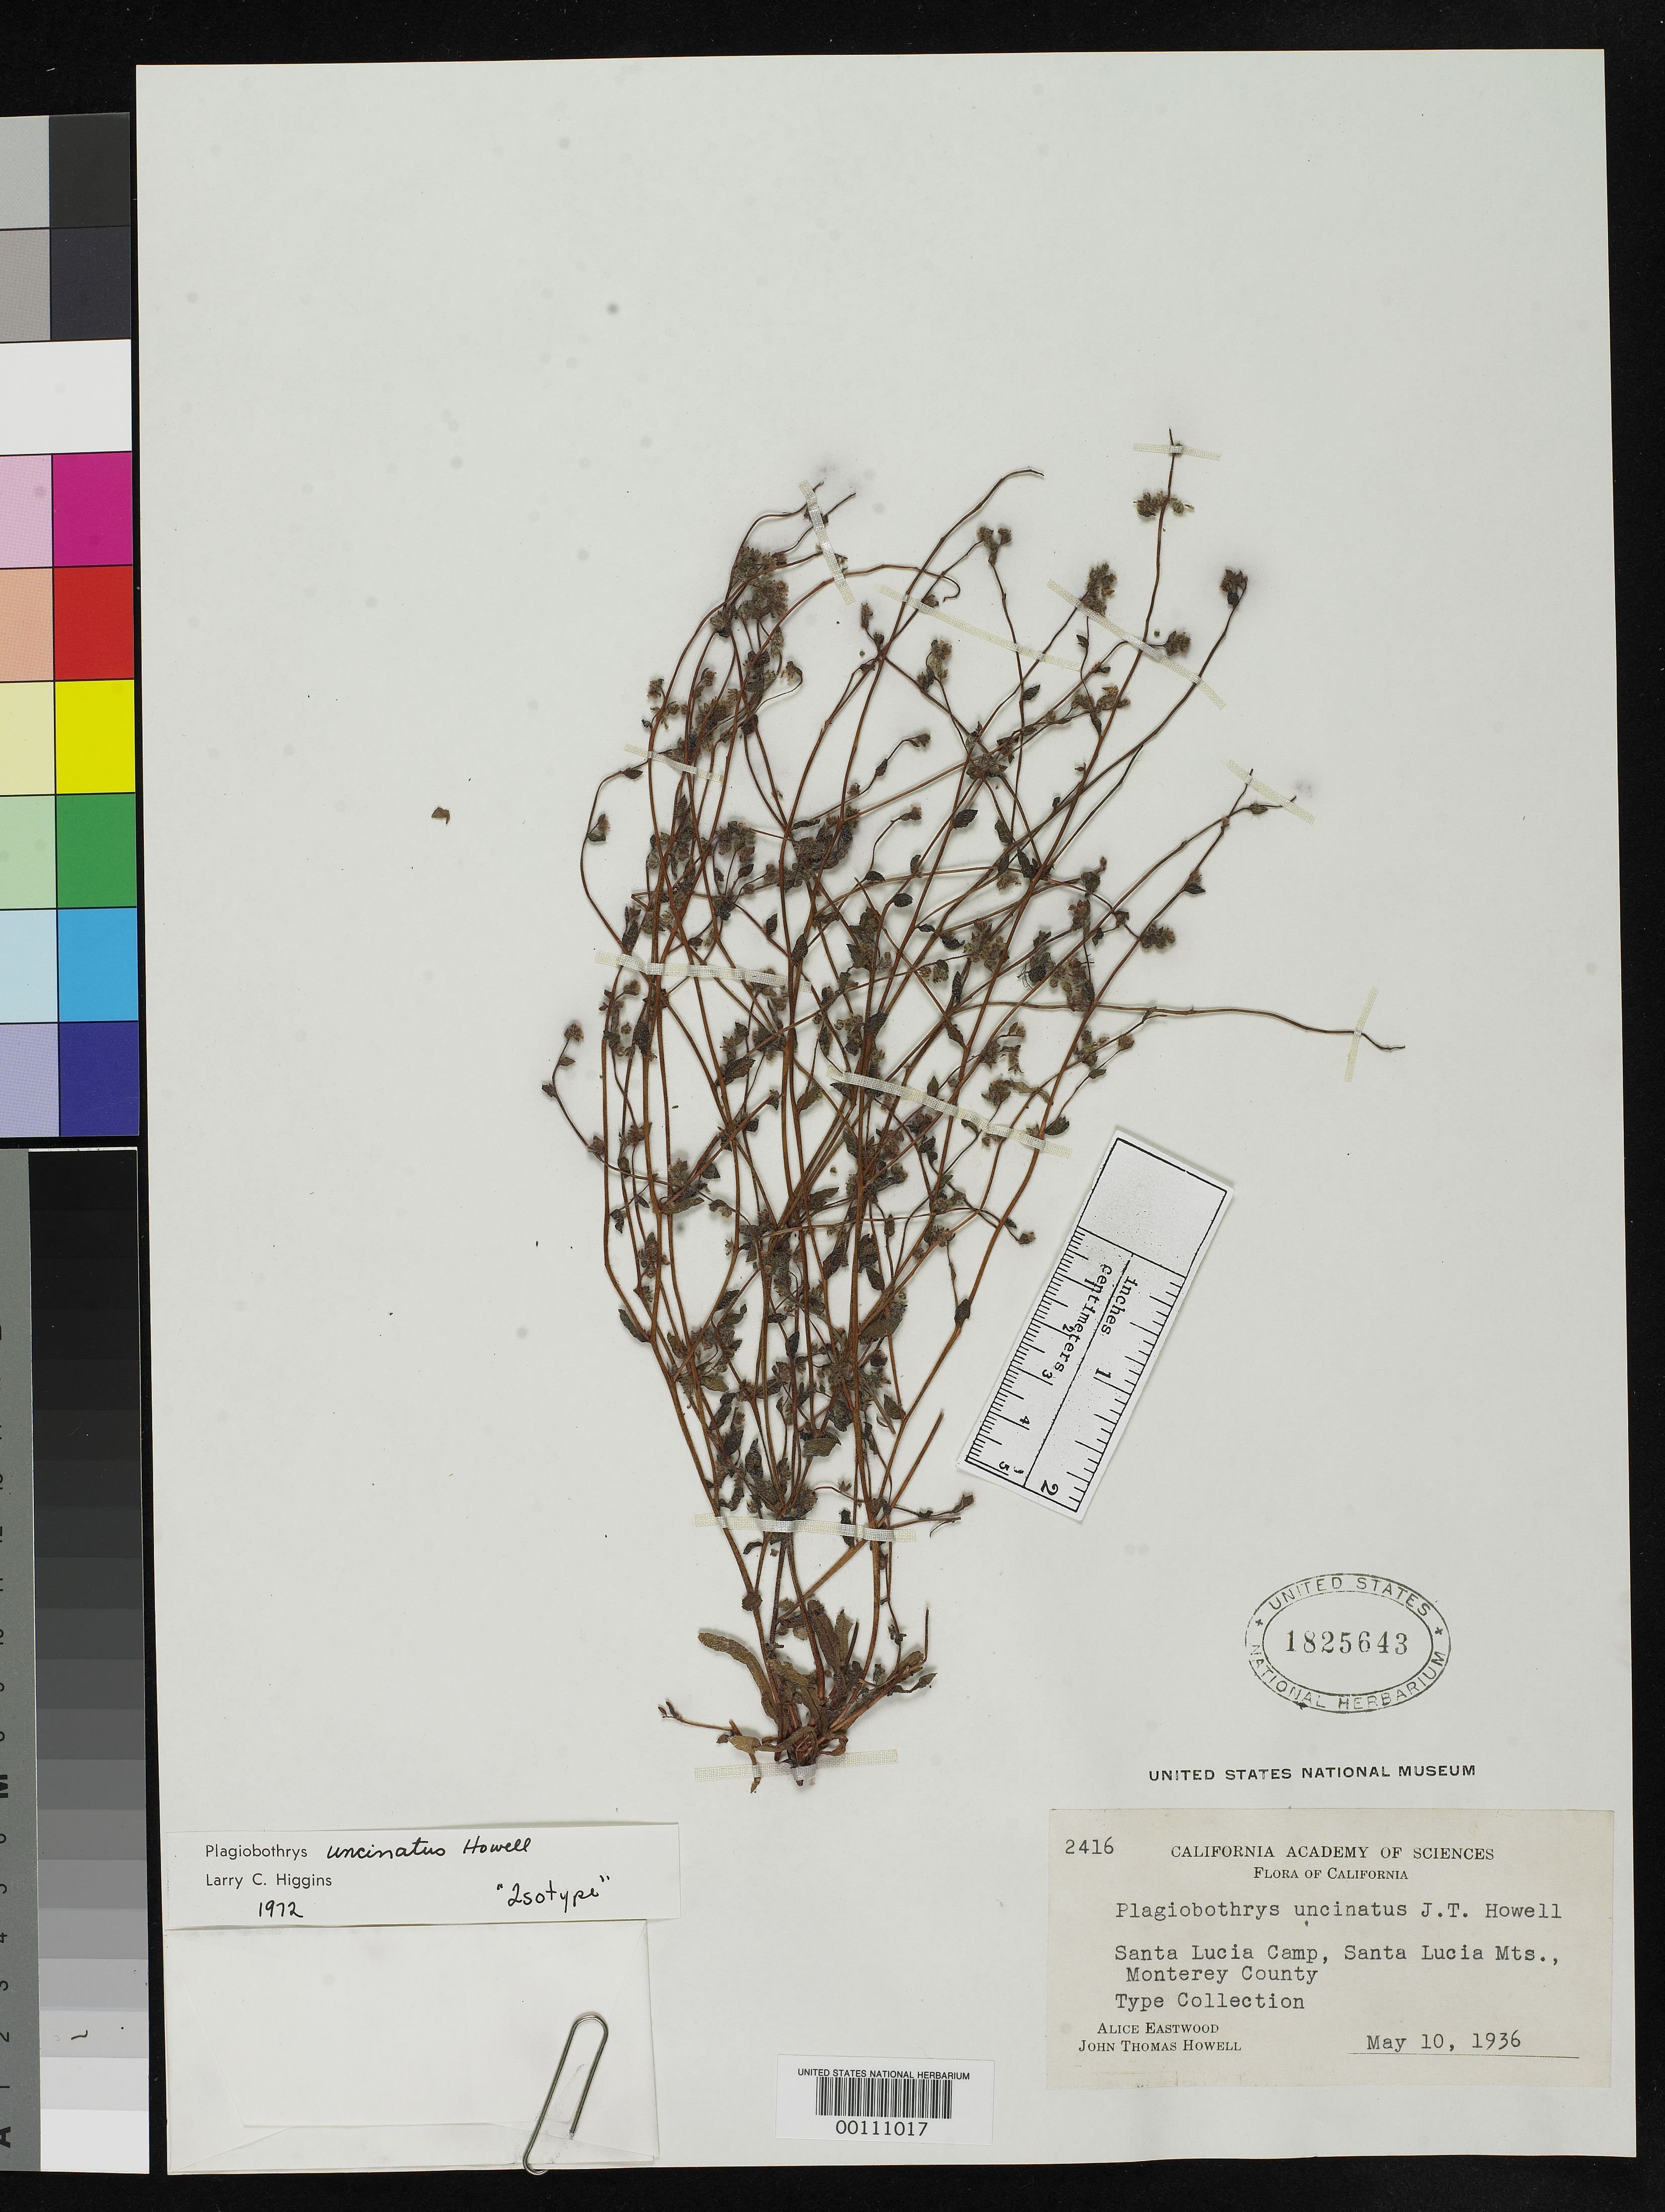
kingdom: Plantae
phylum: Tracheophyta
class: Magnoliopsida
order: Boraginales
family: Boraginaceae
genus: Plagiobothrys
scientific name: Plagiobothrys uncinatus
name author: J.T. Howell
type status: Isotype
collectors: A. Eastwood & J. T. Howell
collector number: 2416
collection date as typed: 10 May 1936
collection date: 1936-05-10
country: United States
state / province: California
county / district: Monterey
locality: Santa Lucia Camp.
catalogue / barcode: US 1825643